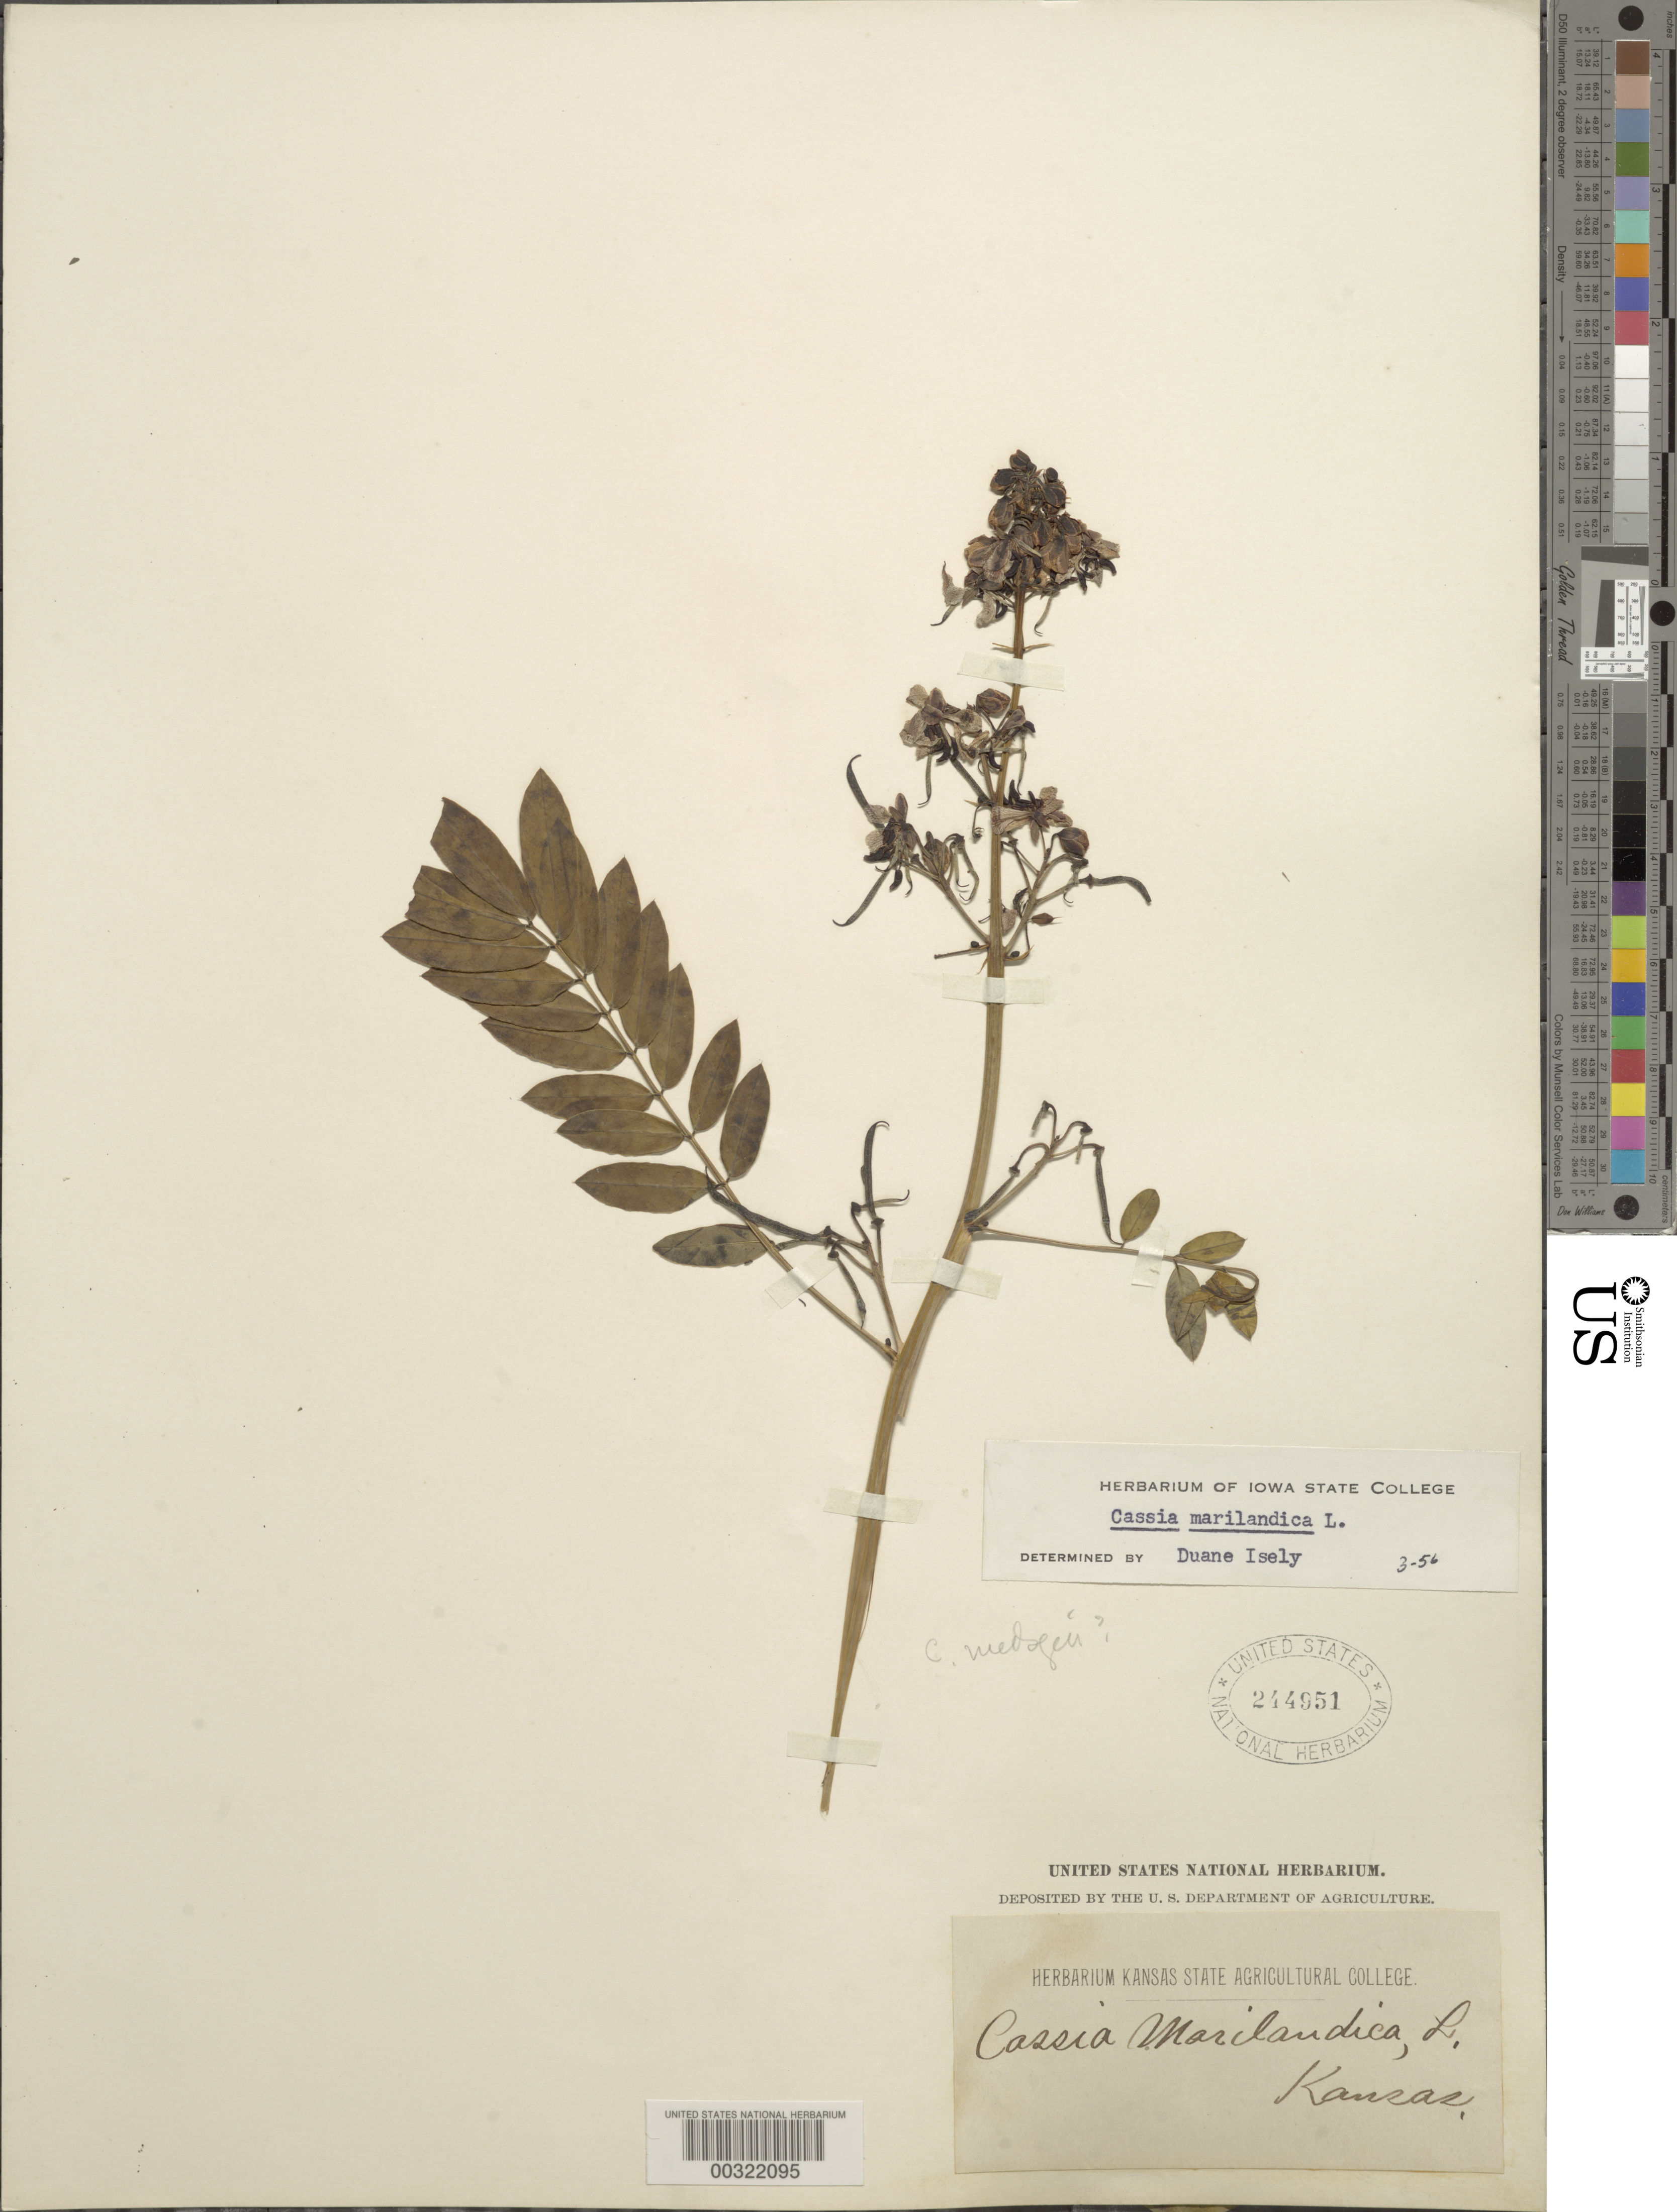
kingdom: Plantae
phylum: Tracheophyta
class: Magnoliopsida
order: Fabales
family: Fabaceae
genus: Senna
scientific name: Senna marilandica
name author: (L.) Link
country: United States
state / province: Kansas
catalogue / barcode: US 244951